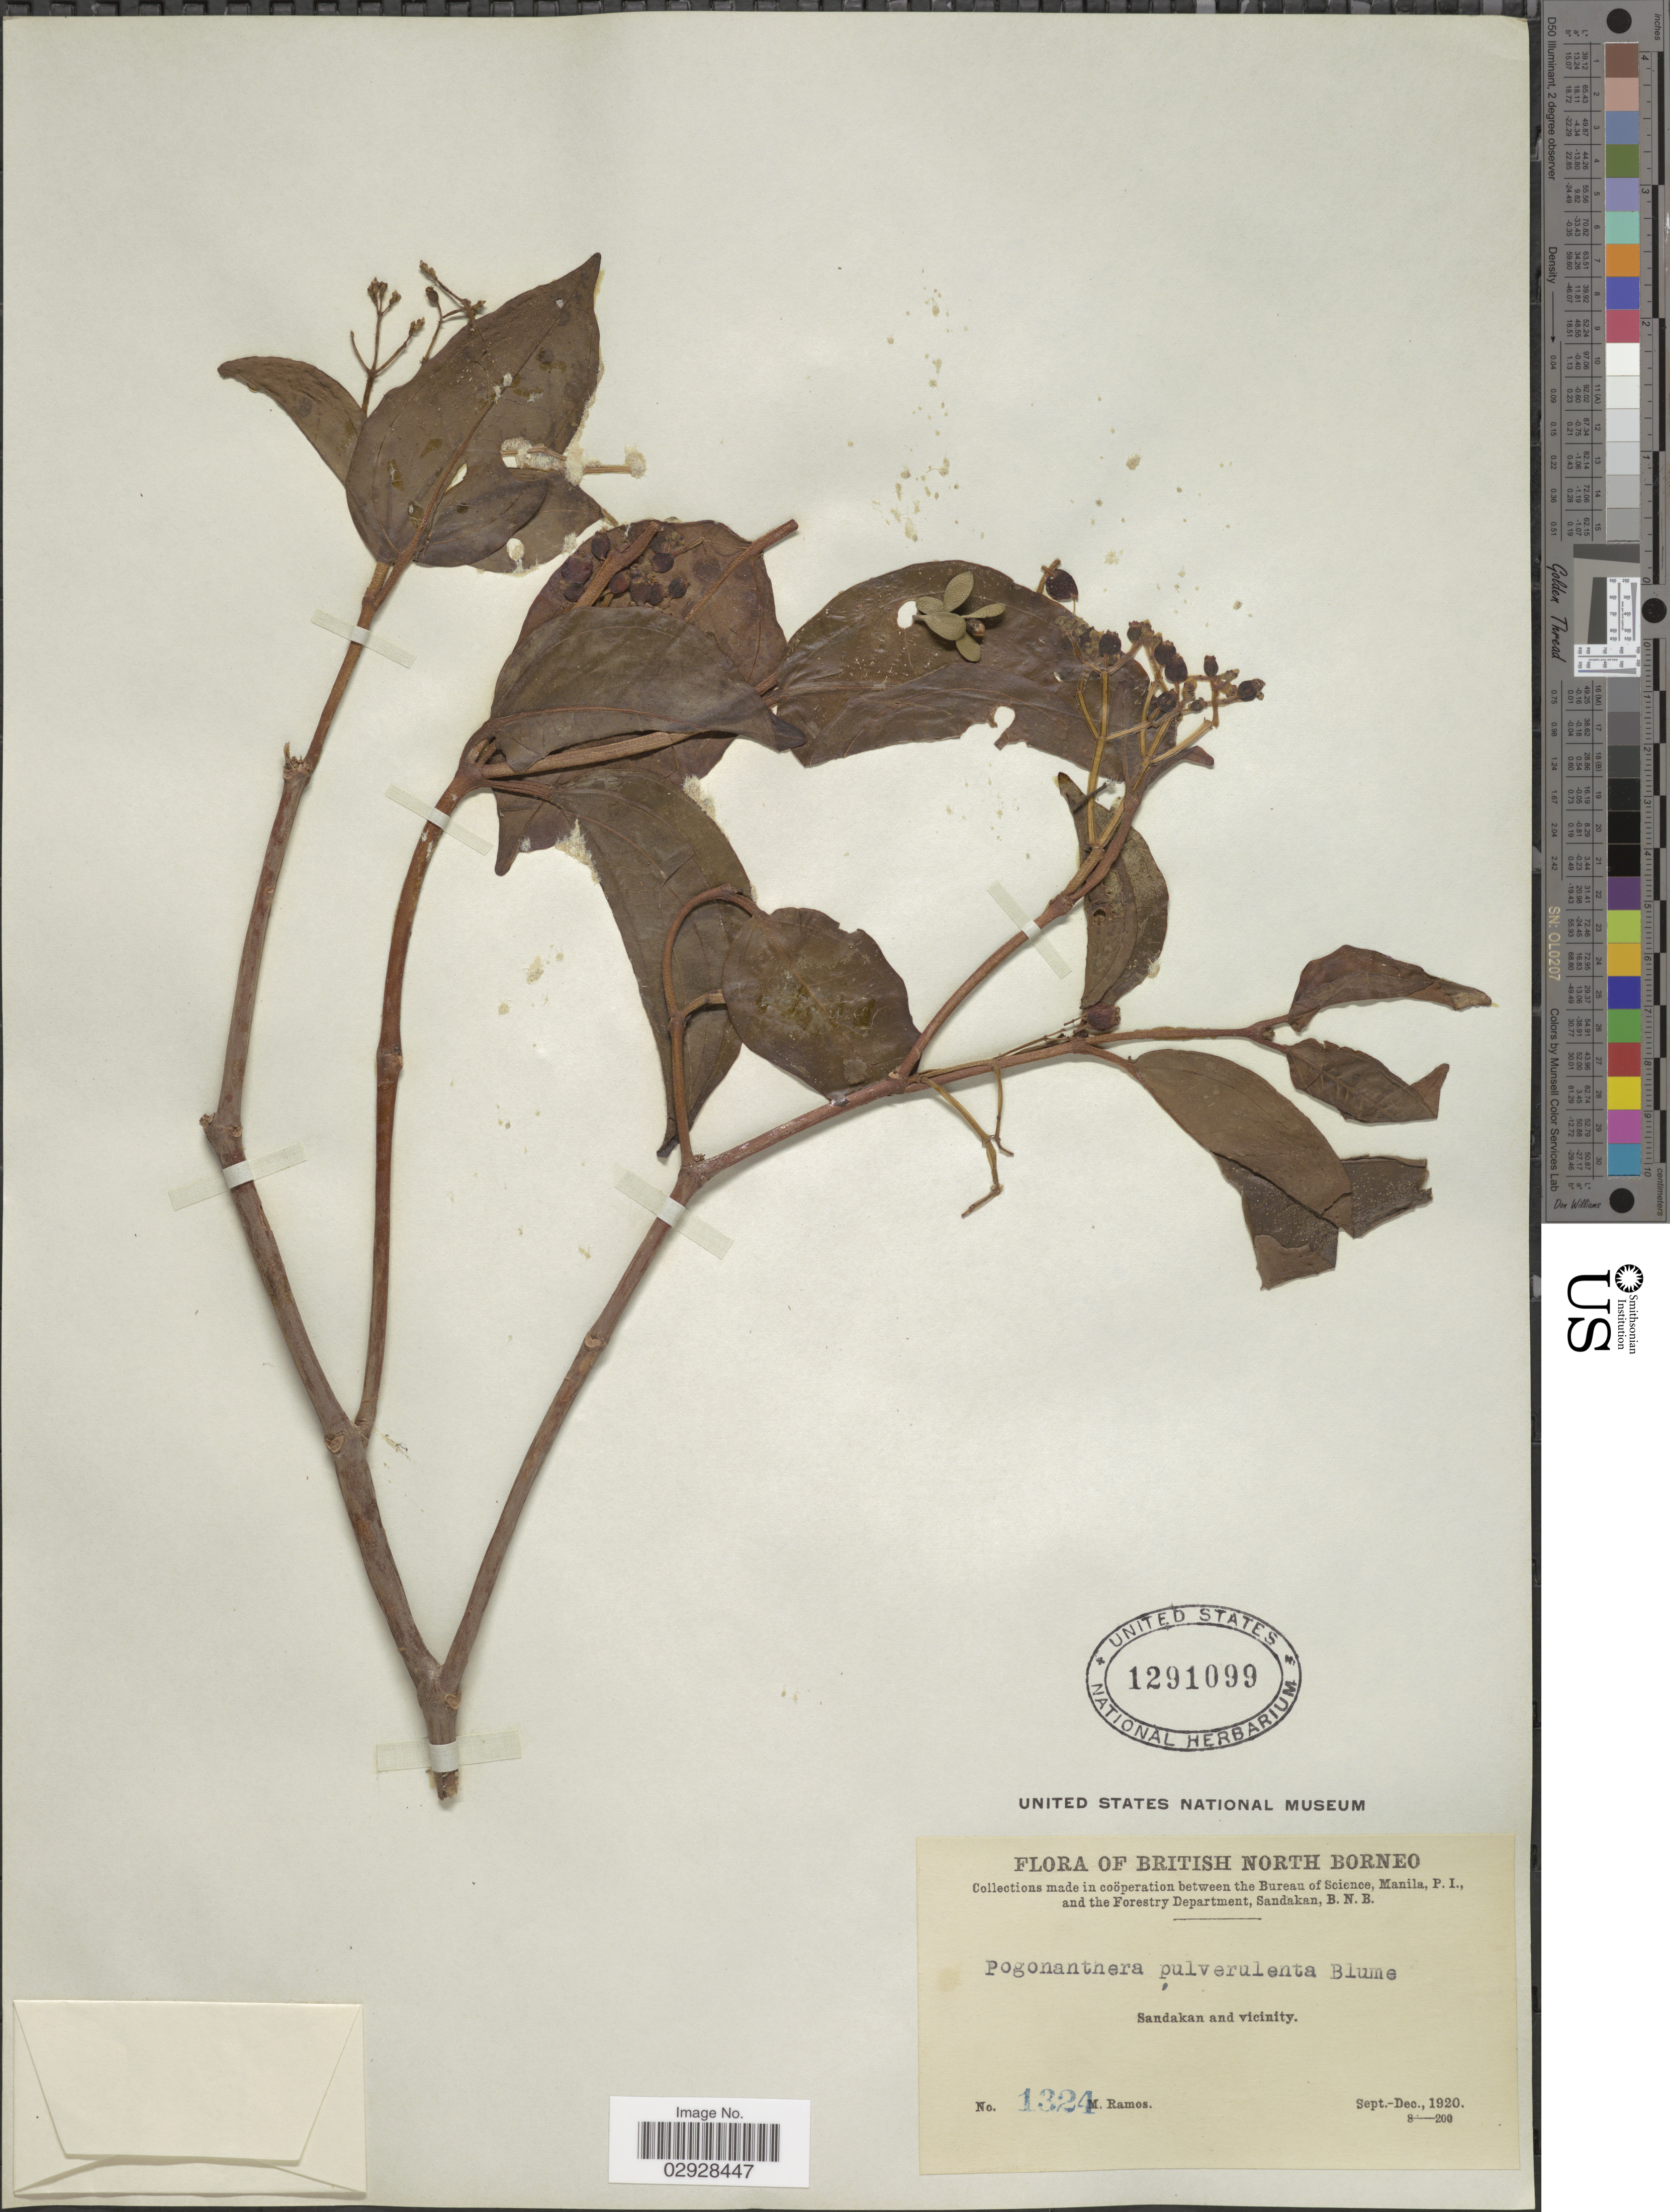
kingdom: Plantae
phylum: Tracheophyta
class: Magnoliopsida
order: Myrtales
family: Melastomataceae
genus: Pachycentria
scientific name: Pachycentria pulverulenta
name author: (Jack) Clausing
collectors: M. Ramos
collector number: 1324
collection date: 1920-09/1920-12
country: Malaysia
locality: British North Borneo. Sandakan and vicinity.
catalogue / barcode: US 1291099